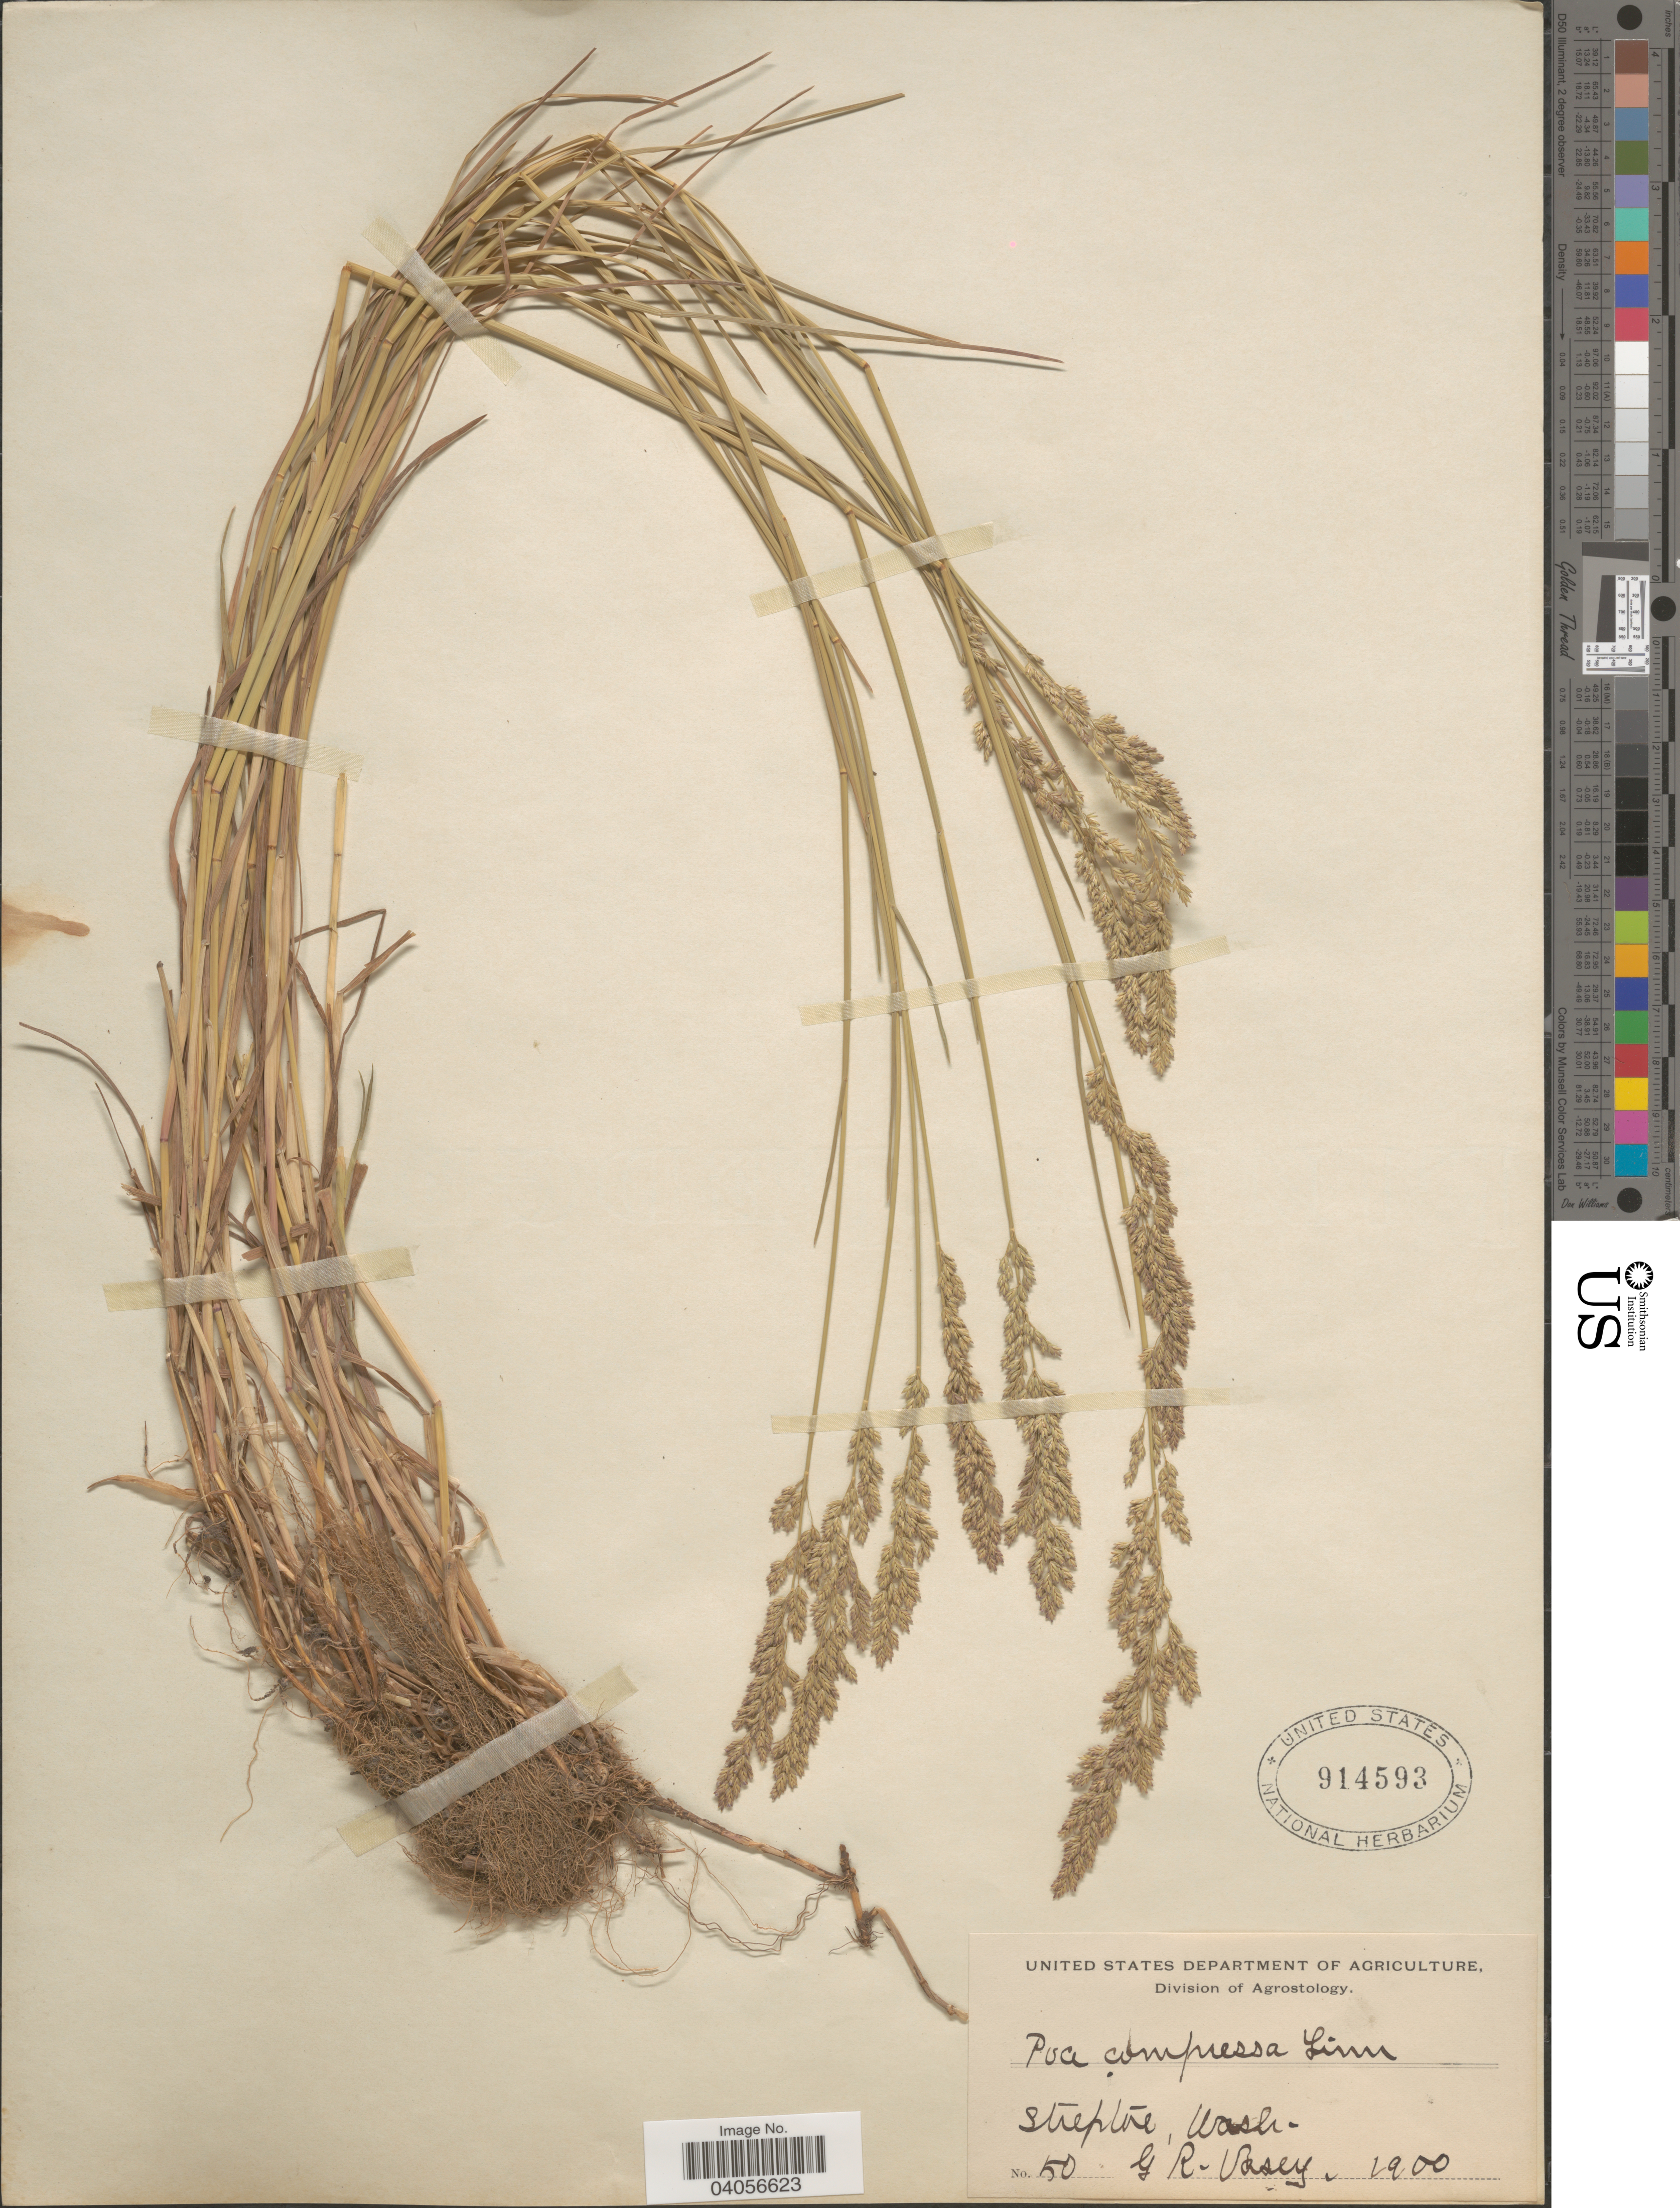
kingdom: Plantae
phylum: Tracheophyta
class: Liliopsida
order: Poales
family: Poaceae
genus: Poa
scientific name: Poa compressa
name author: L.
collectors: G. R. Vasey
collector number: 50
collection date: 1900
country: United States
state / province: Washington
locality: Steptoe.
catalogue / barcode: US 914593